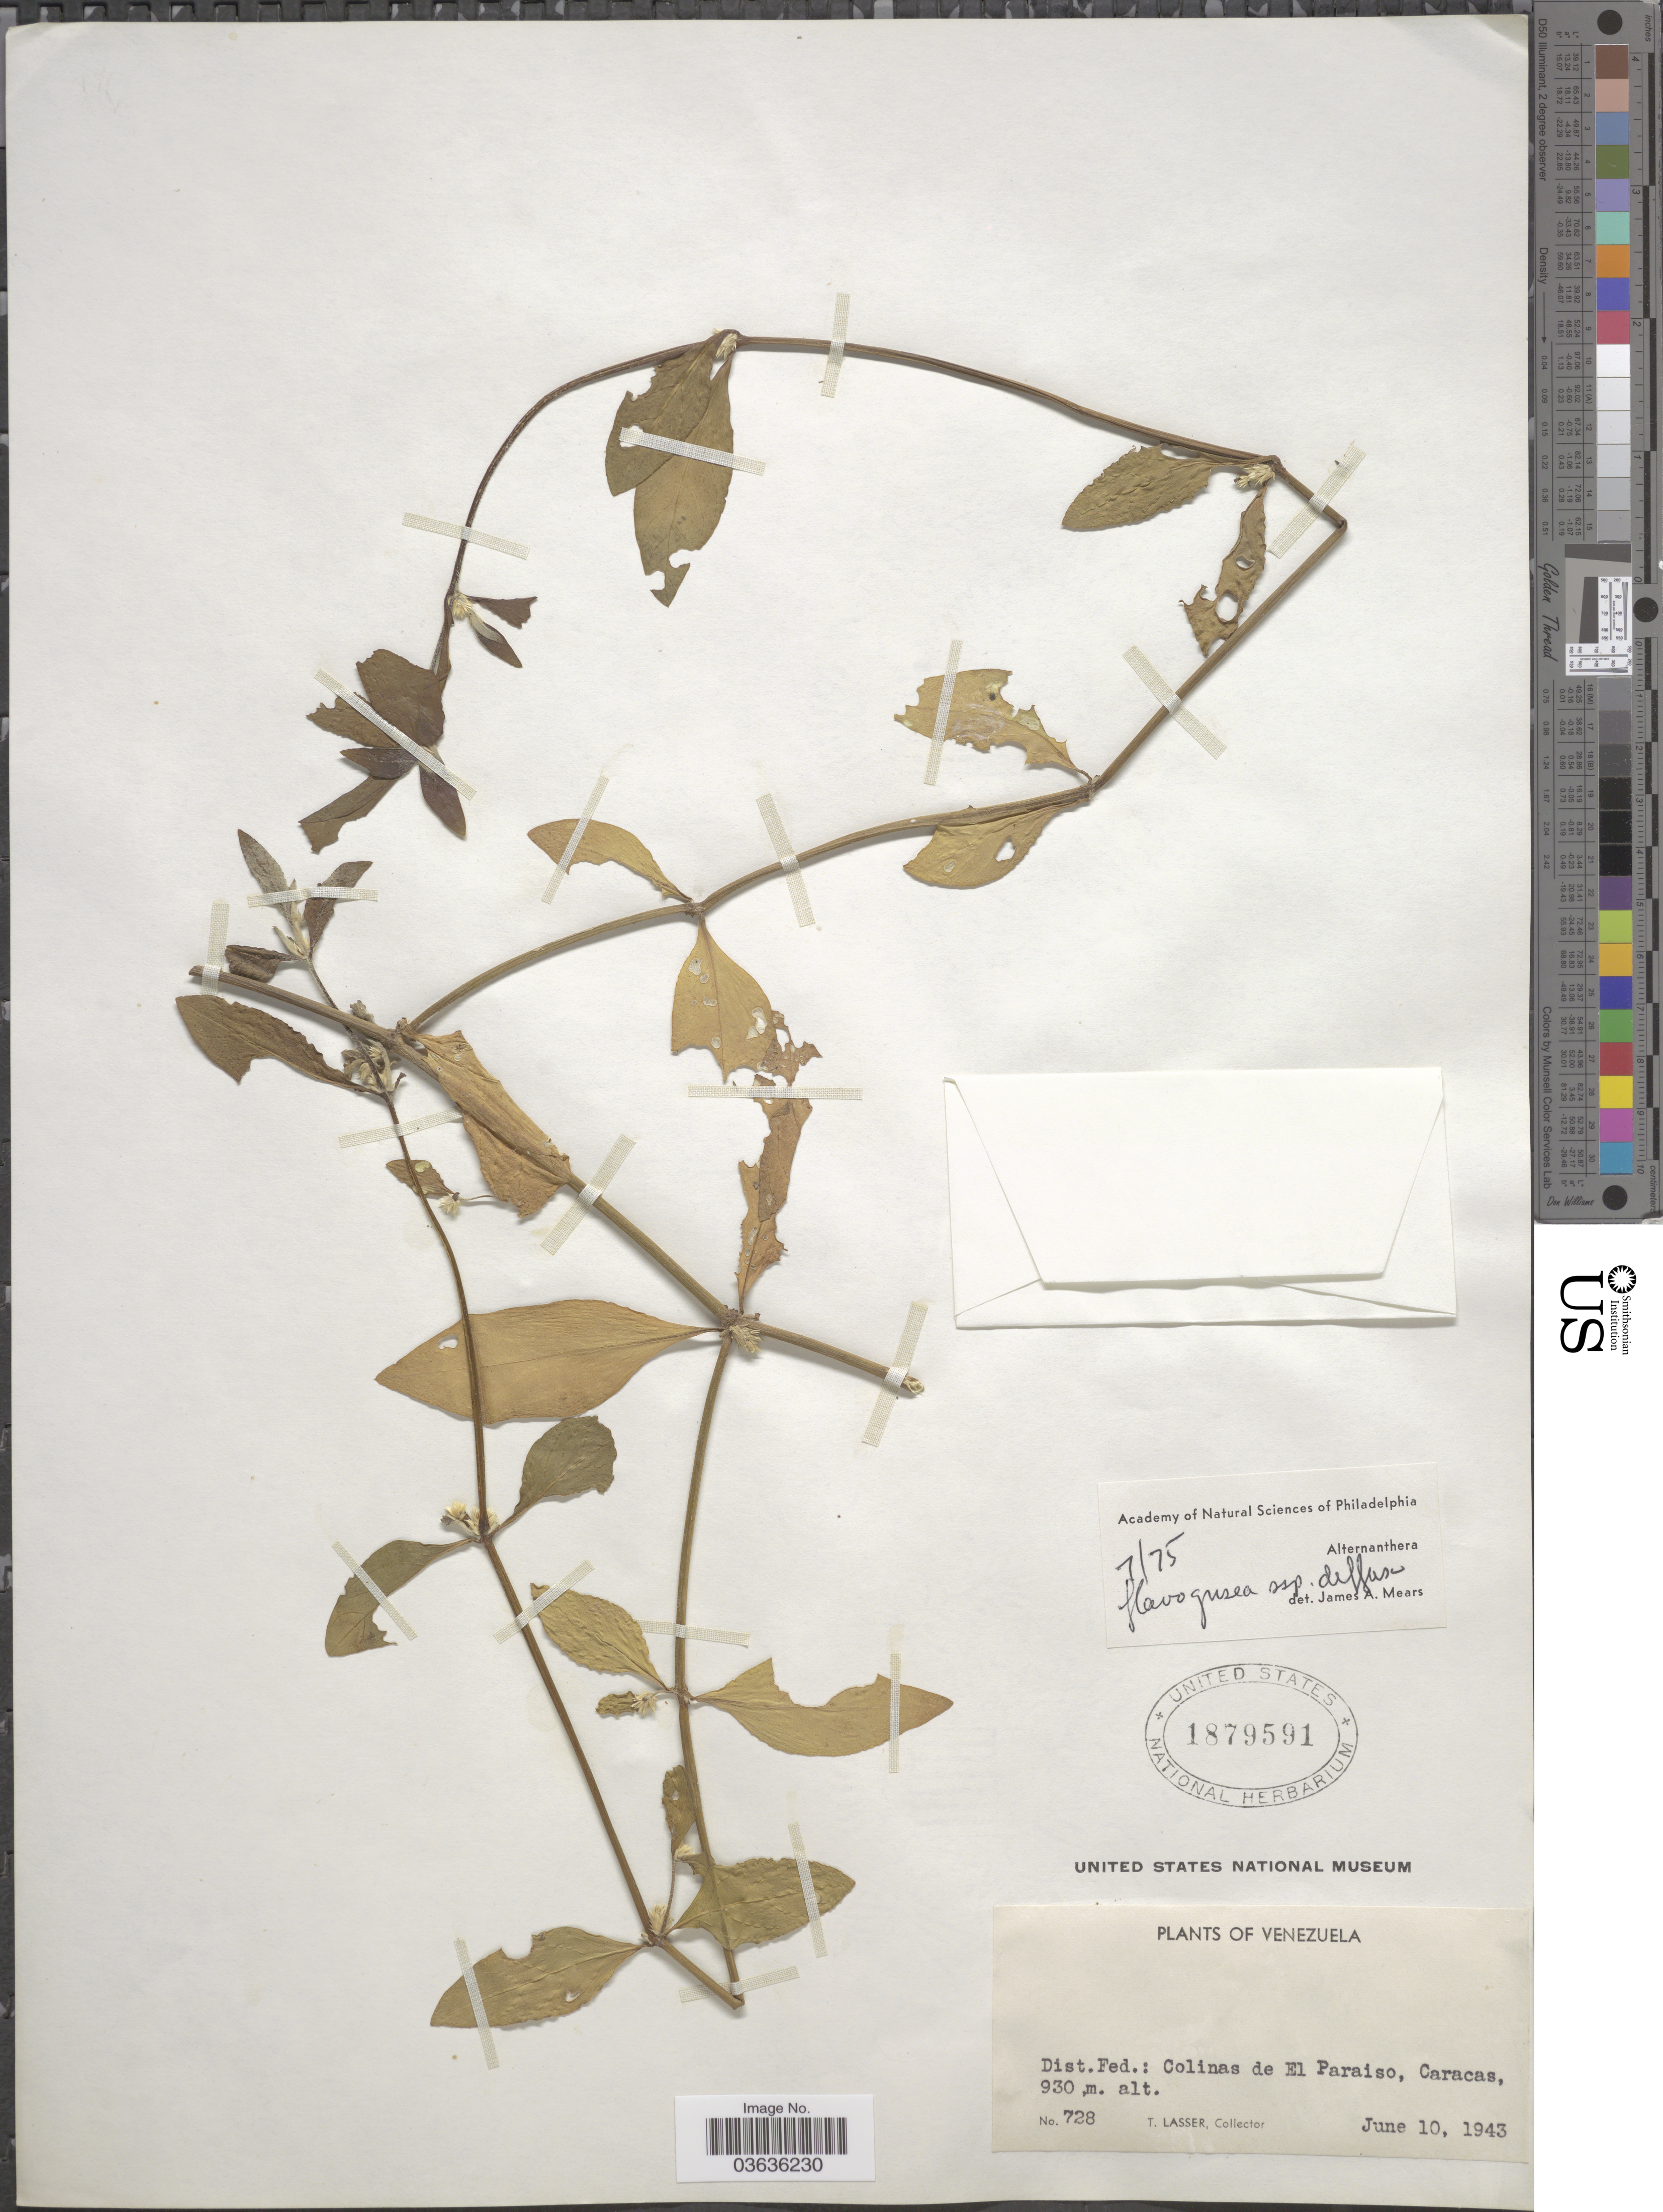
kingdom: Plantae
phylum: Tracheophyta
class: Magnoliopsida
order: Caryophyllales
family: Amaranthaceae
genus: Alternanthera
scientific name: Alternanthera flavogrisea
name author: Urb.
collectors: T. Lasser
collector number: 728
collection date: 1943-06-10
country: Venezuela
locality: Dist. Fed.: Colinas de El Paraiso, Caracas.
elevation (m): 930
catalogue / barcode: US 1879591